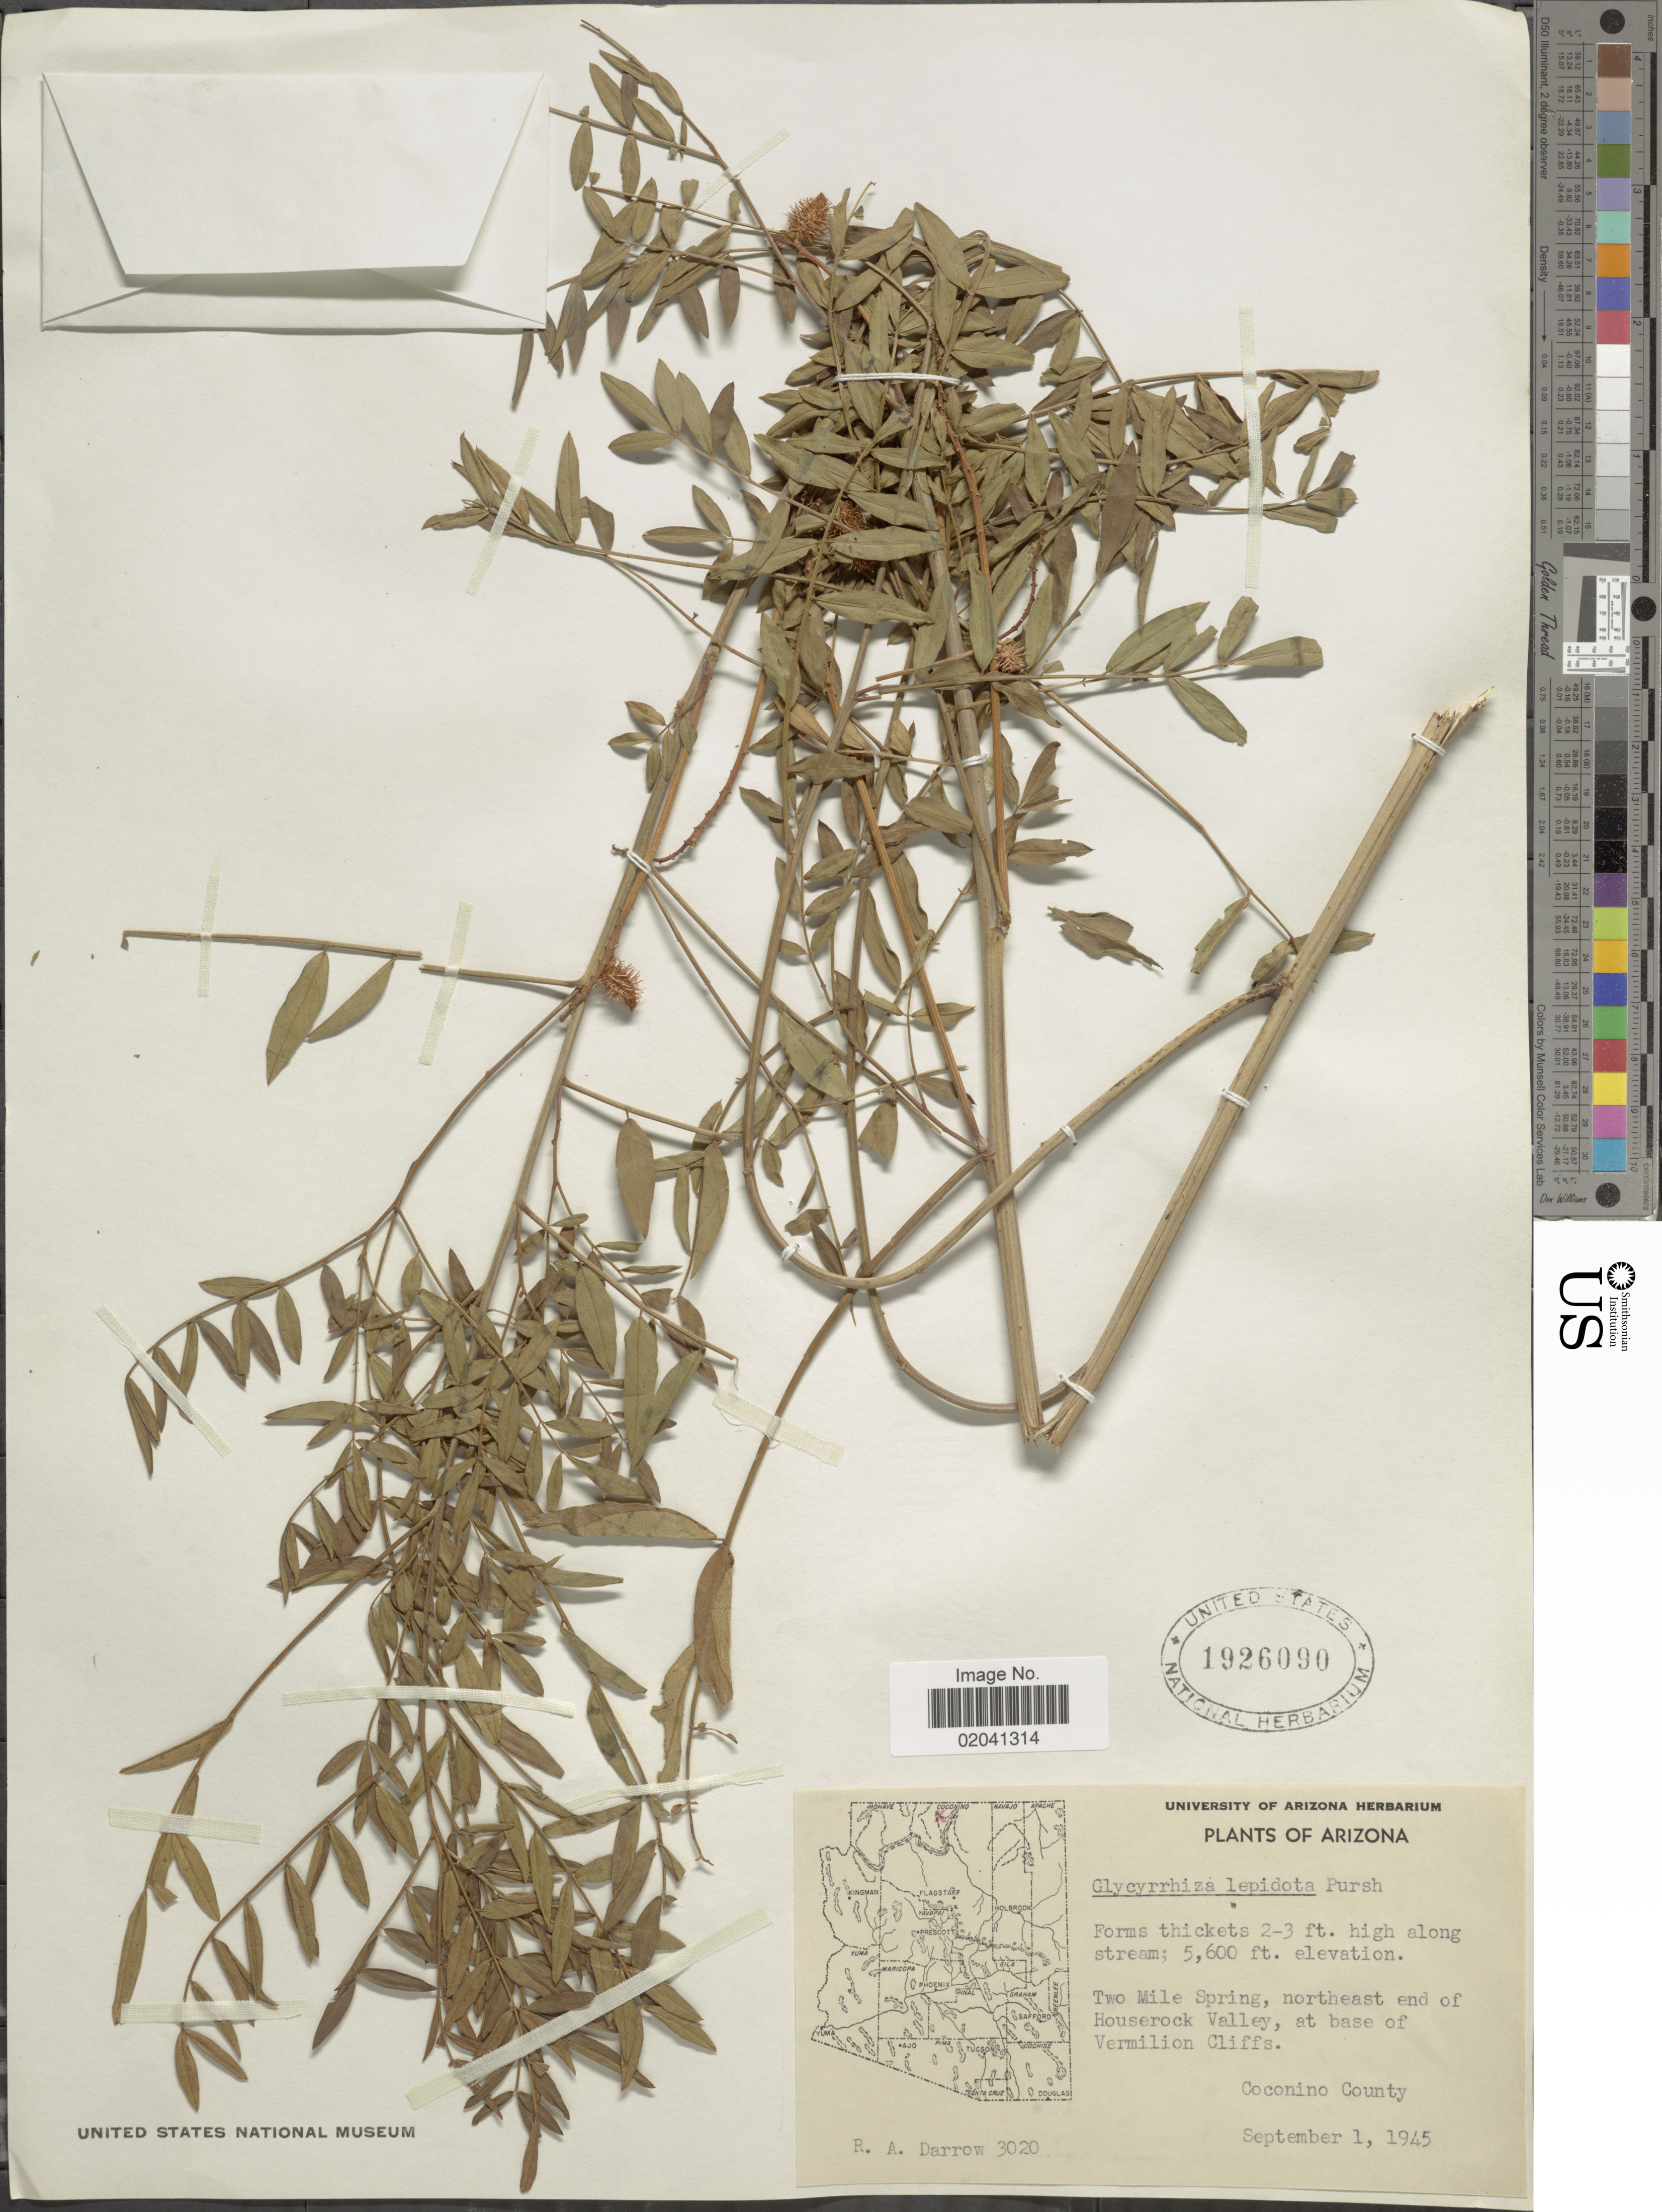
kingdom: Plantae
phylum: Tracheophyta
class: Magnoliopsida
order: Fabales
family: Fabaceae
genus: Glycyrrhiza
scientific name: Glycyrrhiza lepidota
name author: Pursh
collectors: R. A. Darrow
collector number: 3020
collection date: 1945-09-01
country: United States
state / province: Arizona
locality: Two Mile Spring, northeast end of Houserock Valley, at base of Vermilion Cliffs. Coconino County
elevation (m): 1707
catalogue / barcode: US 1926090